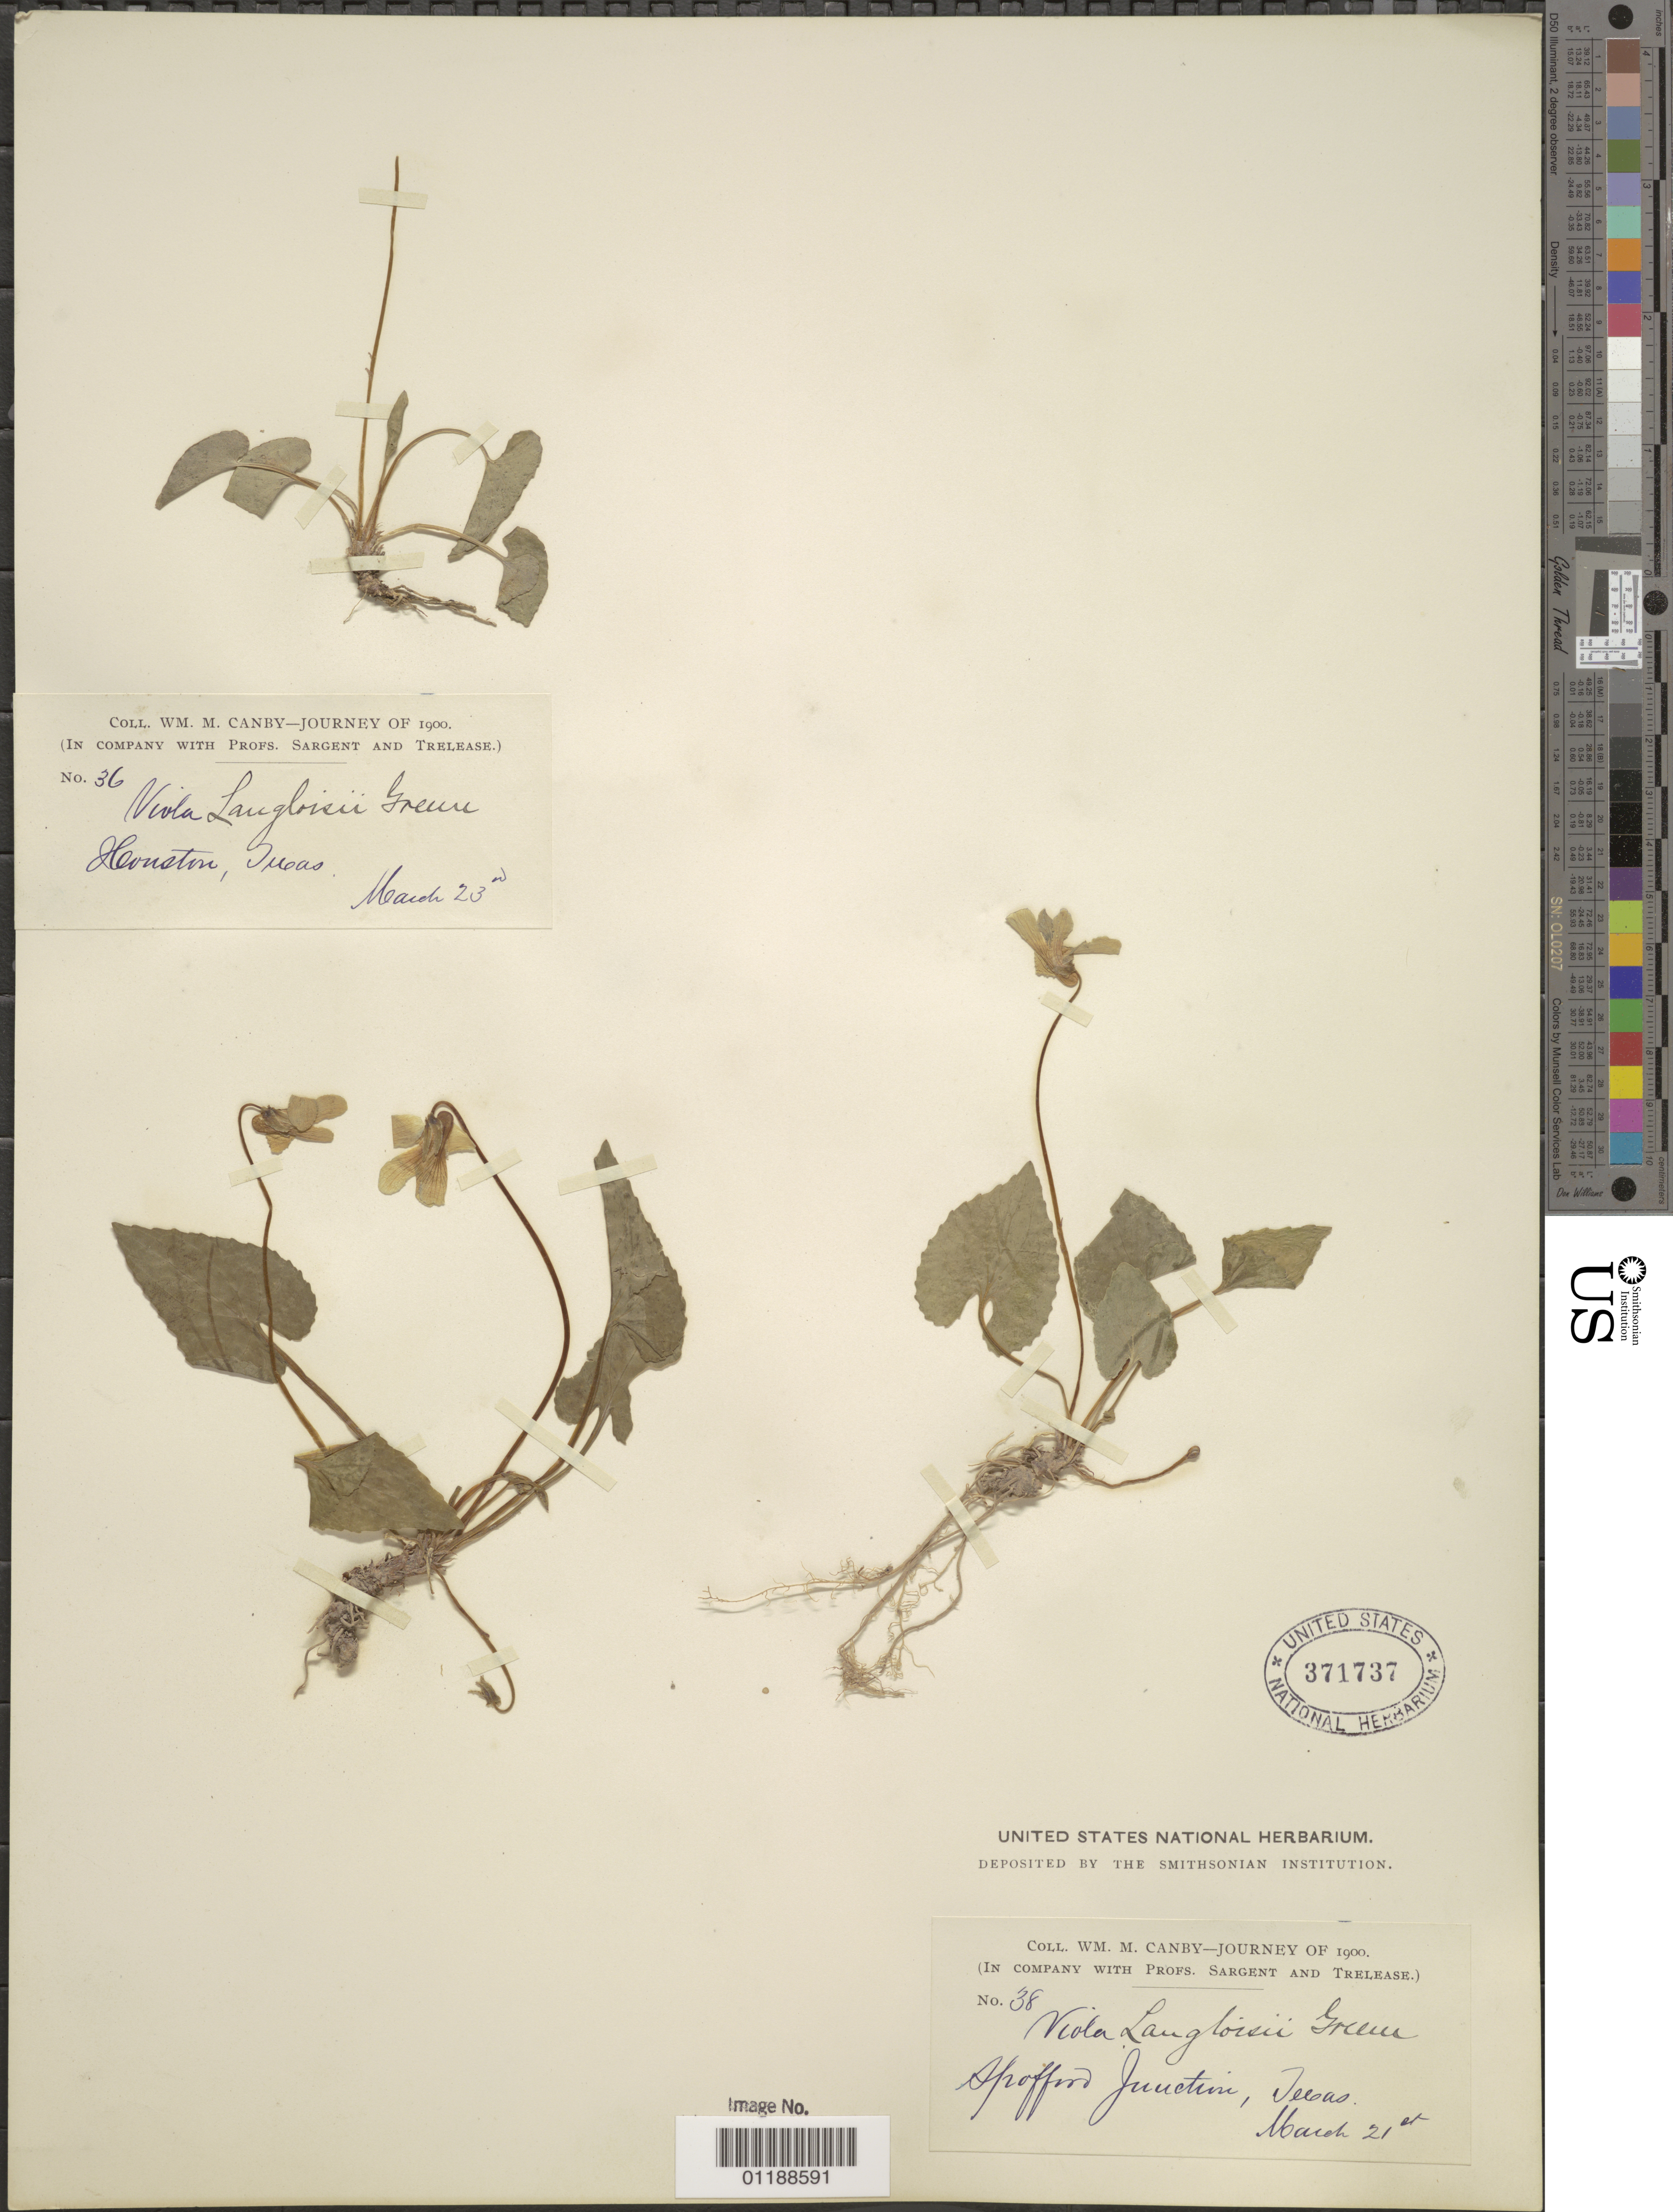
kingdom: Plantae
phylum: Tracheophyta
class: Magnoliopsida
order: Malpighiales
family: Violaceae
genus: Viola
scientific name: Viola langloisii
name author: Greene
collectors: W. M. Canby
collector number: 36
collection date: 1900-03-21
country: United States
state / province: Texas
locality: Spofford Junction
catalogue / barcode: US 371737